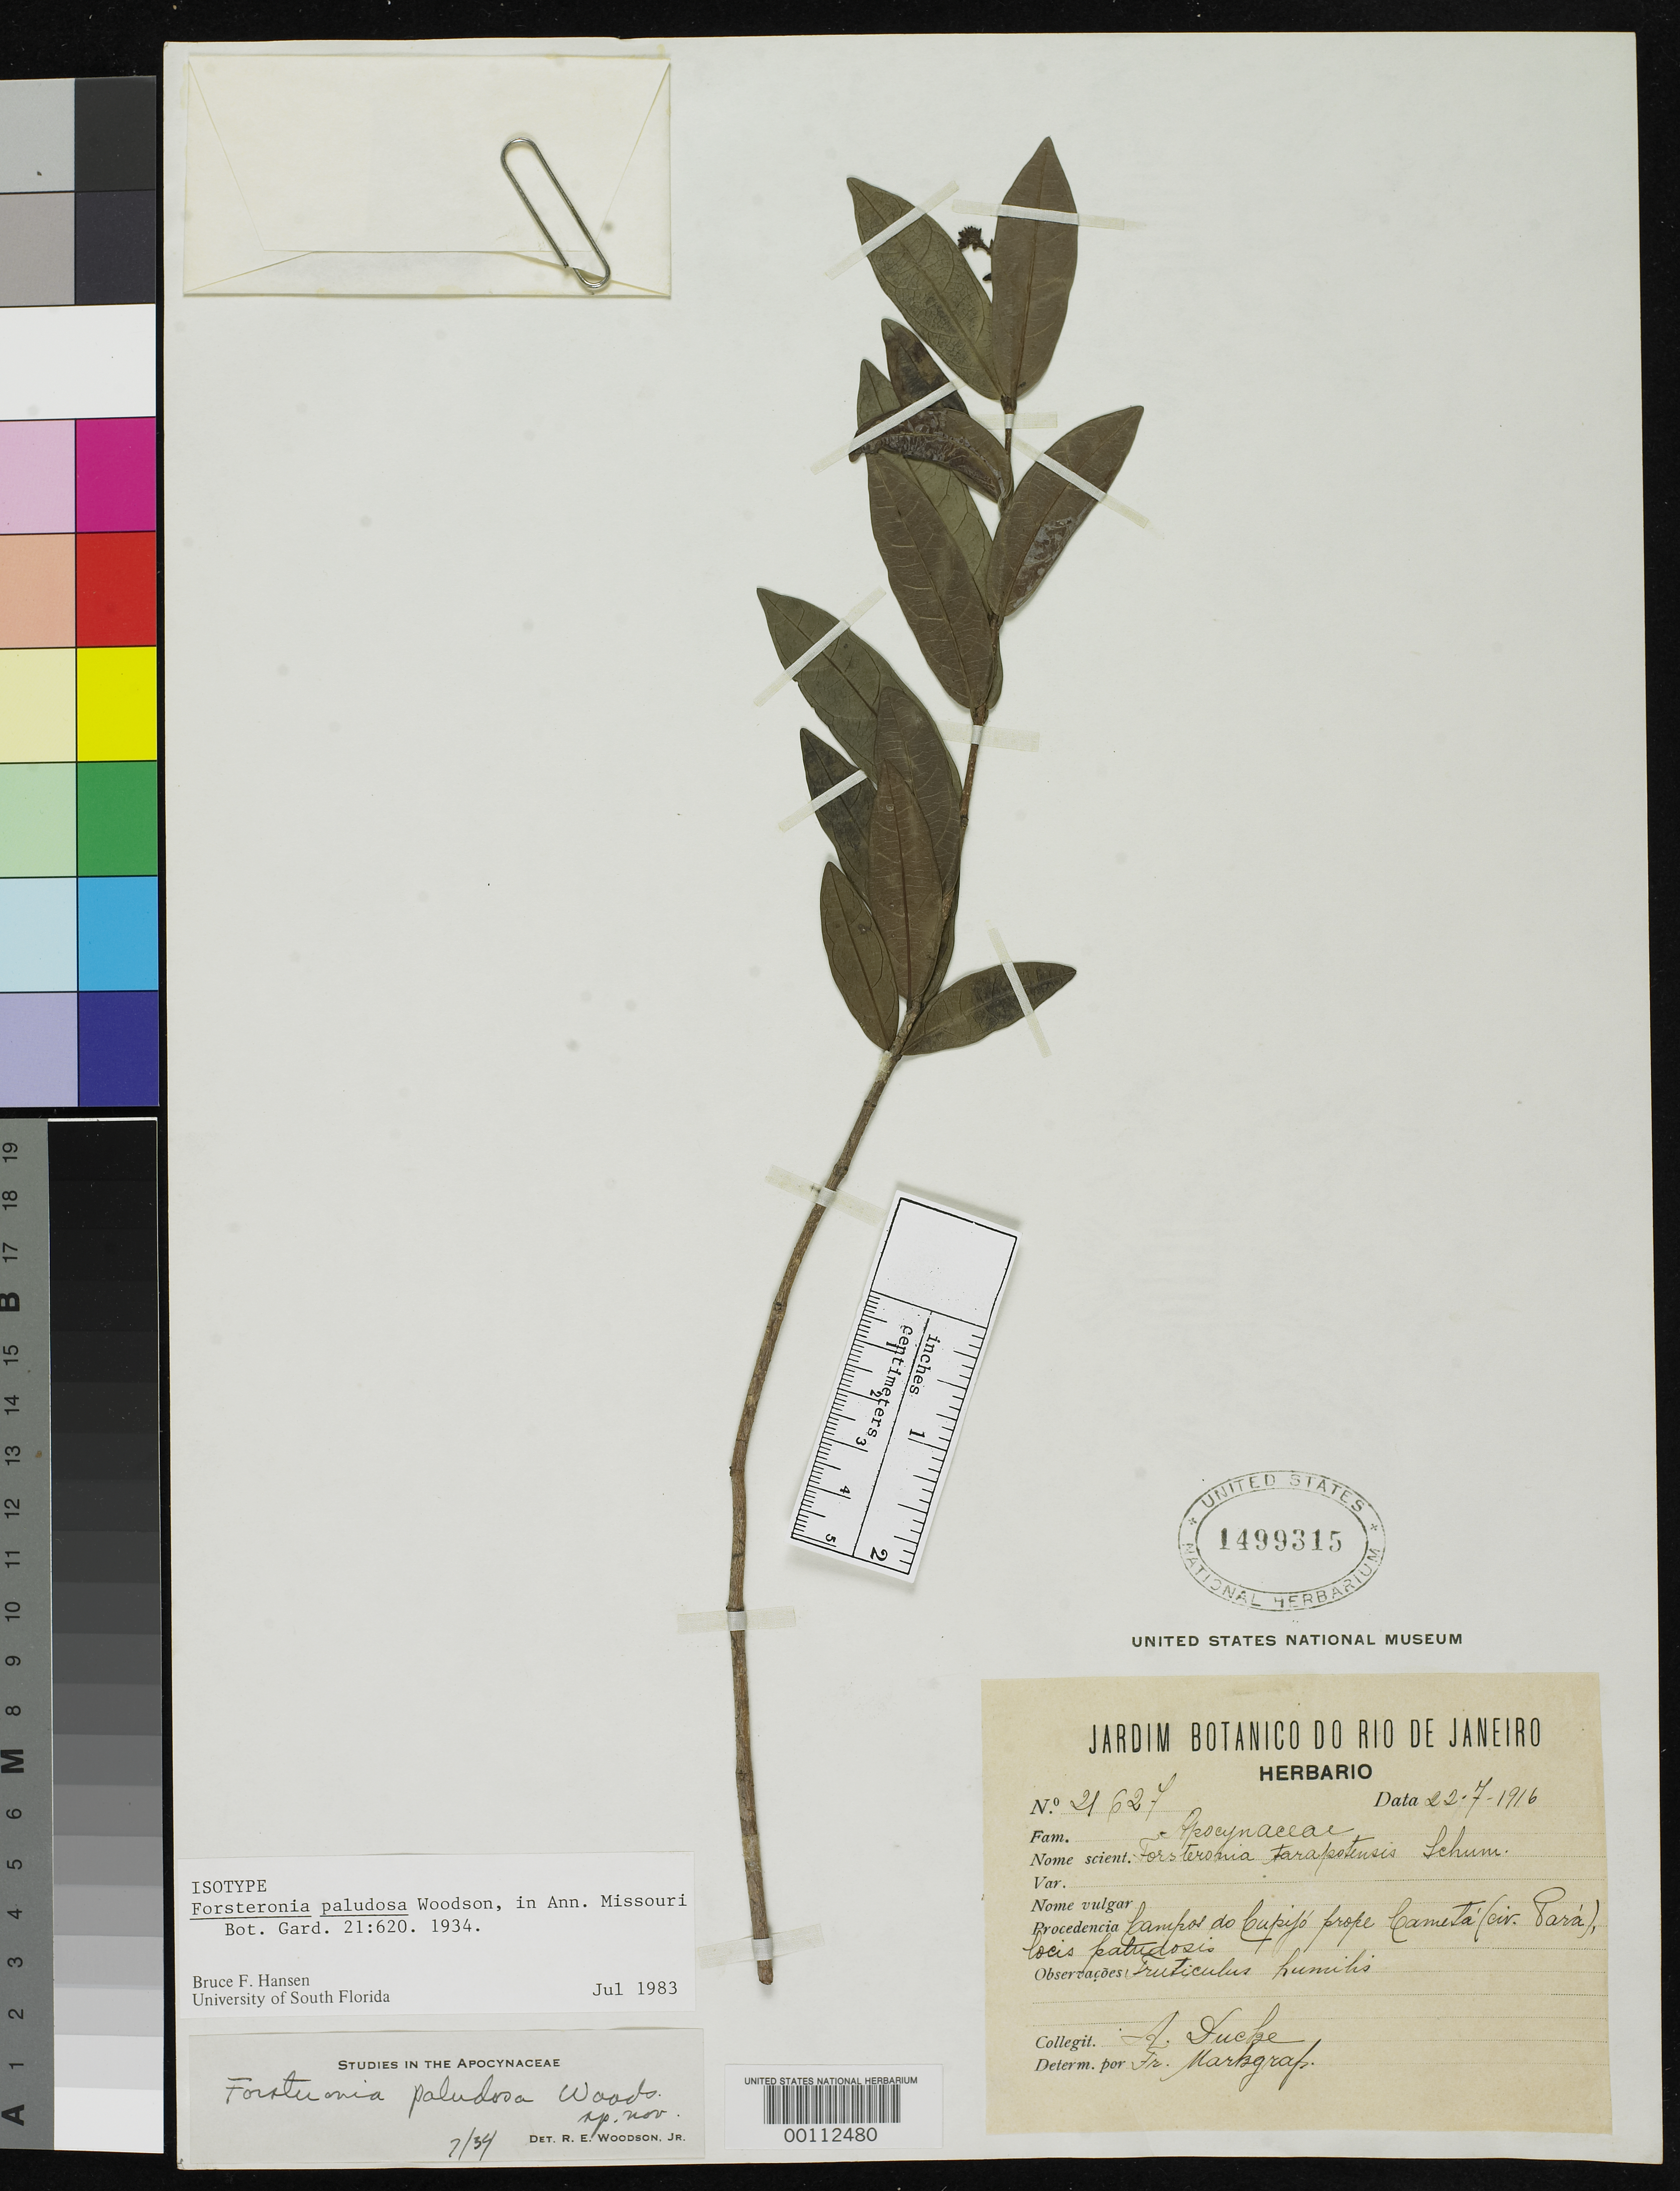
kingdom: Plantae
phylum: Tracheophyta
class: Magnoliopsida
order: Gentianales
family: Apocynaceae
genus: Forsteronia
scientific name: Forsteronia paludosa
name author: Woodson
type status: Isotype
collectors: A. Ducke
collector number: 21627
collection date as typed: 22 Jul 1916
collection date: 1916-07-22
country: Brazil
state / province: Pará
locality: Near Cameta.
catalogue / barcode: US 1499315